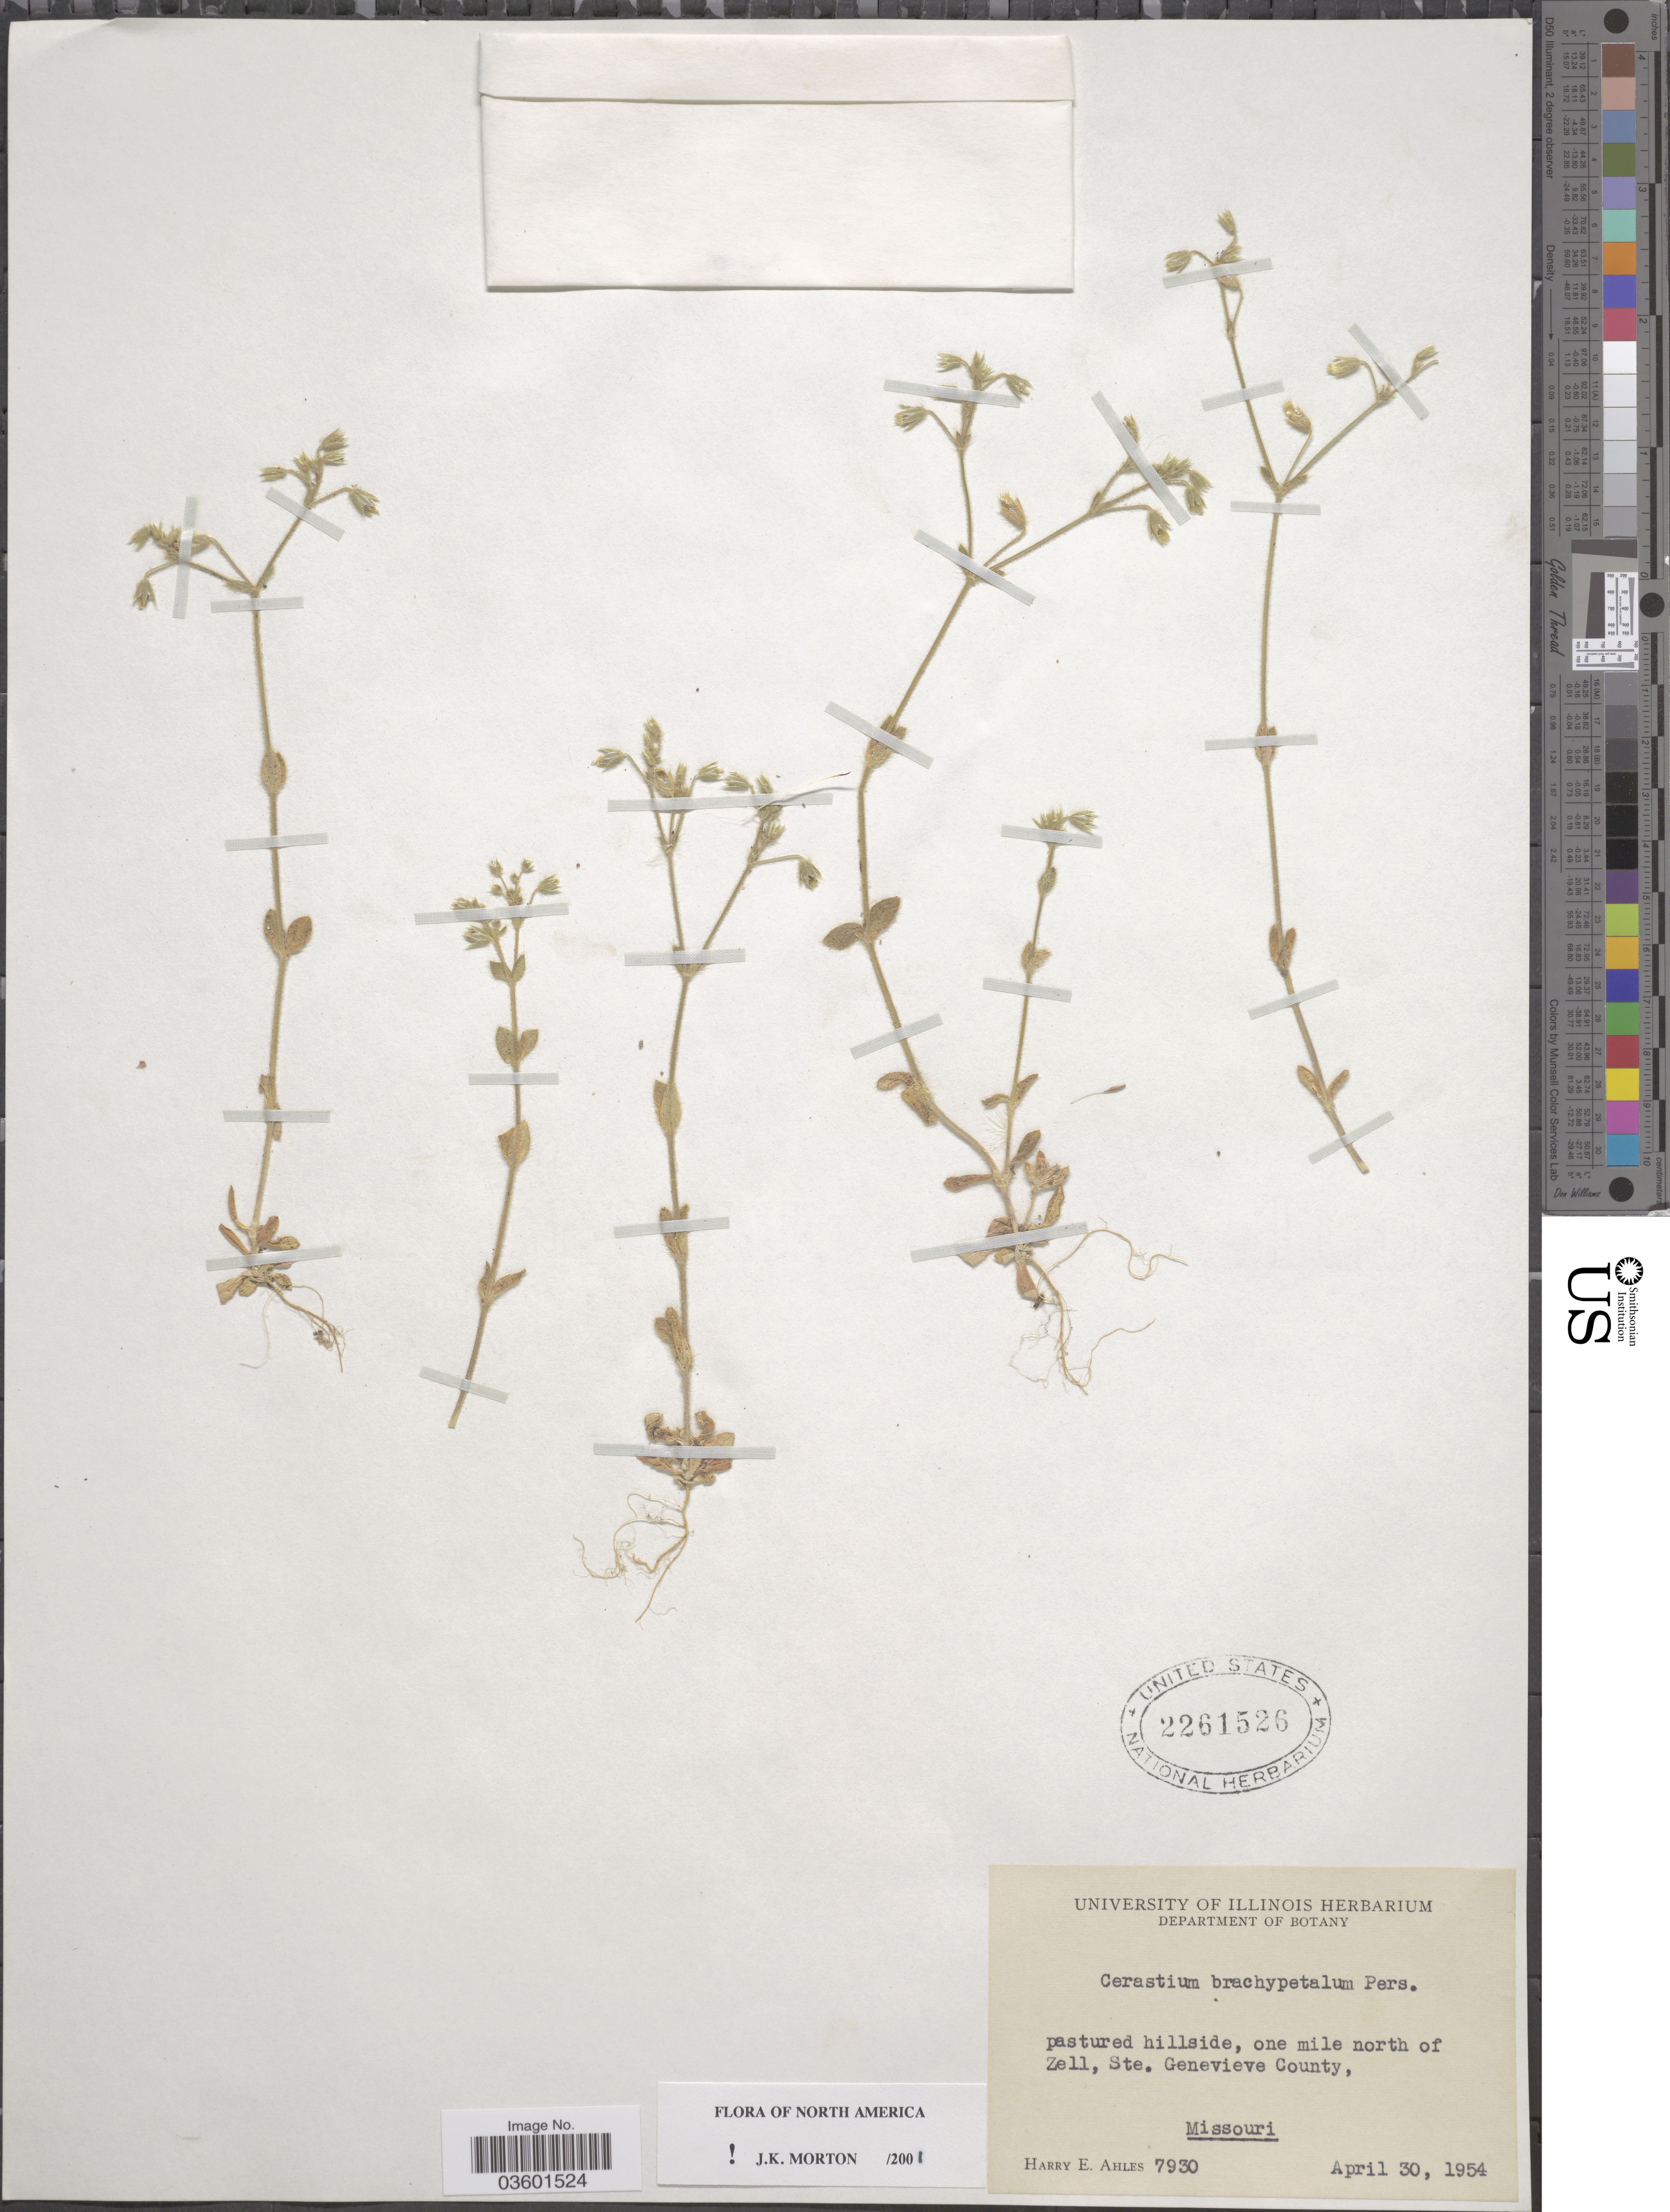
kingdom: Plantae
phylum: Tracheophyta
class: Magnoliopsida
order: Caryophyllales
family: Caryophyllaceae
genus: Cerastium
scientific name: Cerastium brachypetalum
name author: Pers.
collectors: H. E. Ahles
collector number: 7930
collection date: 1954-04-30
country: United States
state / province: Missouri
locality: One mile north of Zell, Ste. Genevieve County.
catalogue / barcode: US 2261526